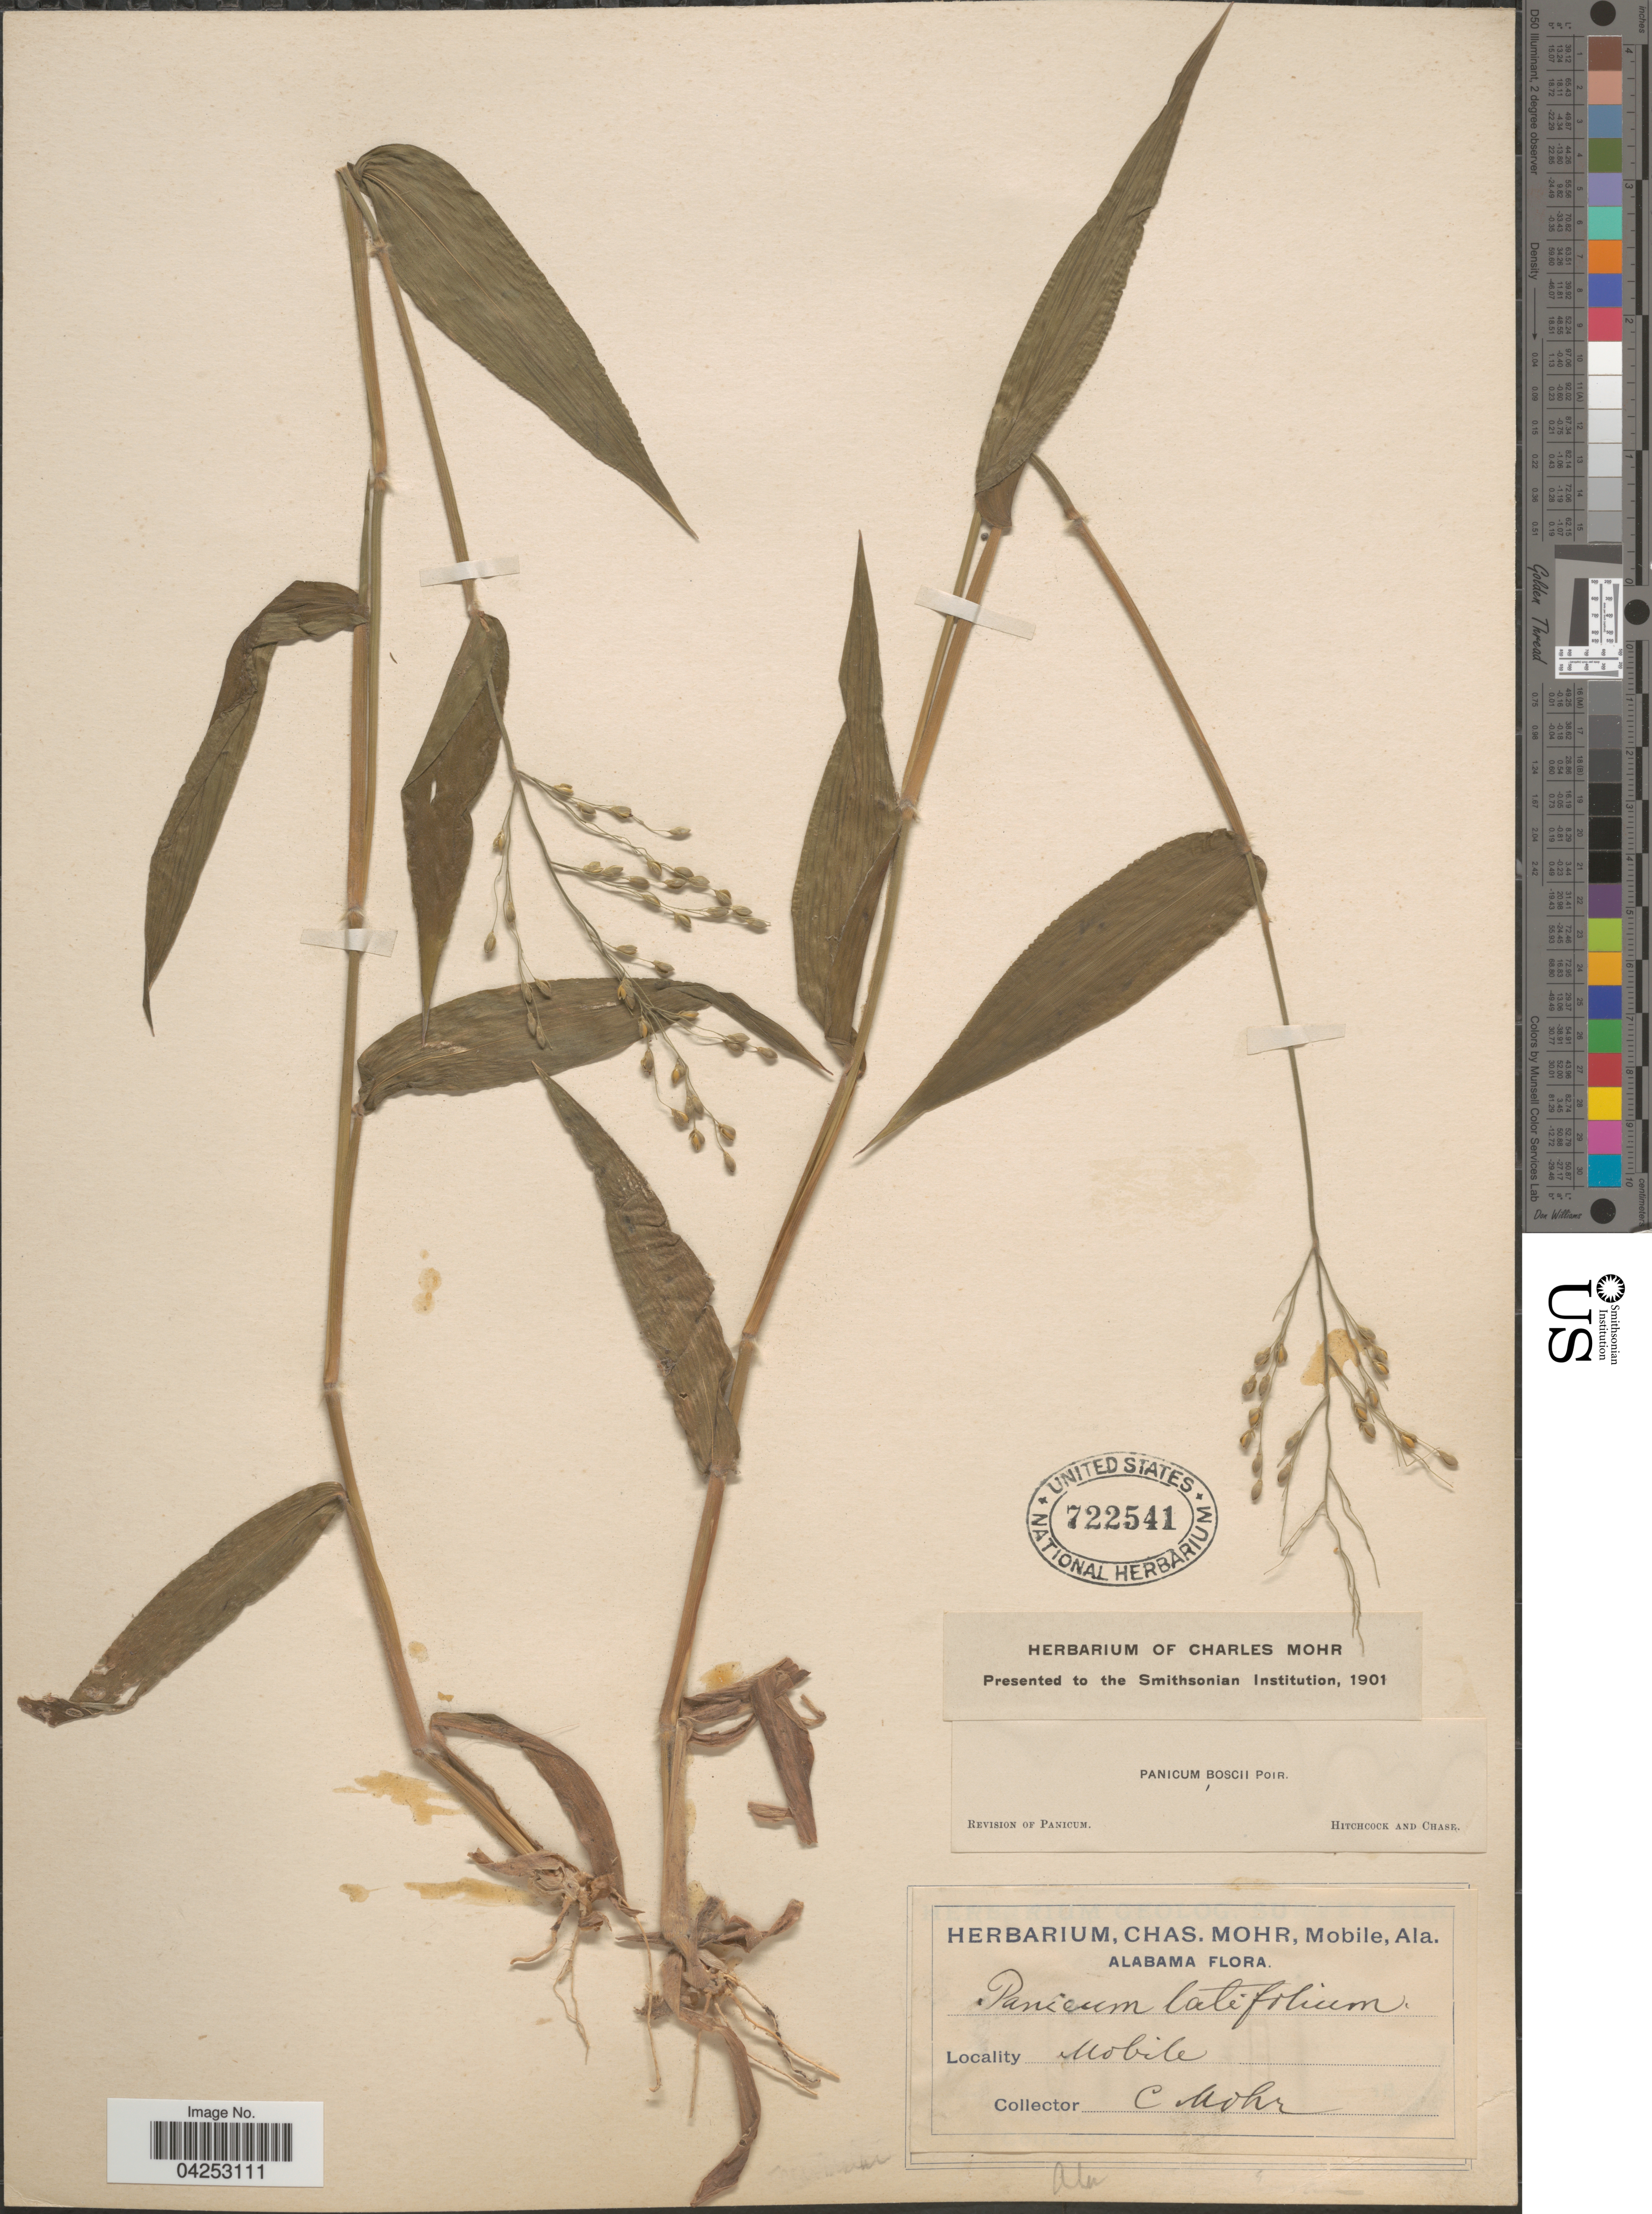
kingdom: Plantae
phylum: Tracheophyta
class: Liliopsida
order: Poales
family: Poaceae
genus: Dichanthelium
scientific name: Dichanthelium boscii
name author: (Poir.) Gould & C.A. Clark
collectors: Mohr, C. T. (herbarium)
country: United States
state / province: Alabama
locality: Mobile.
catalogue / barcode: US 722541